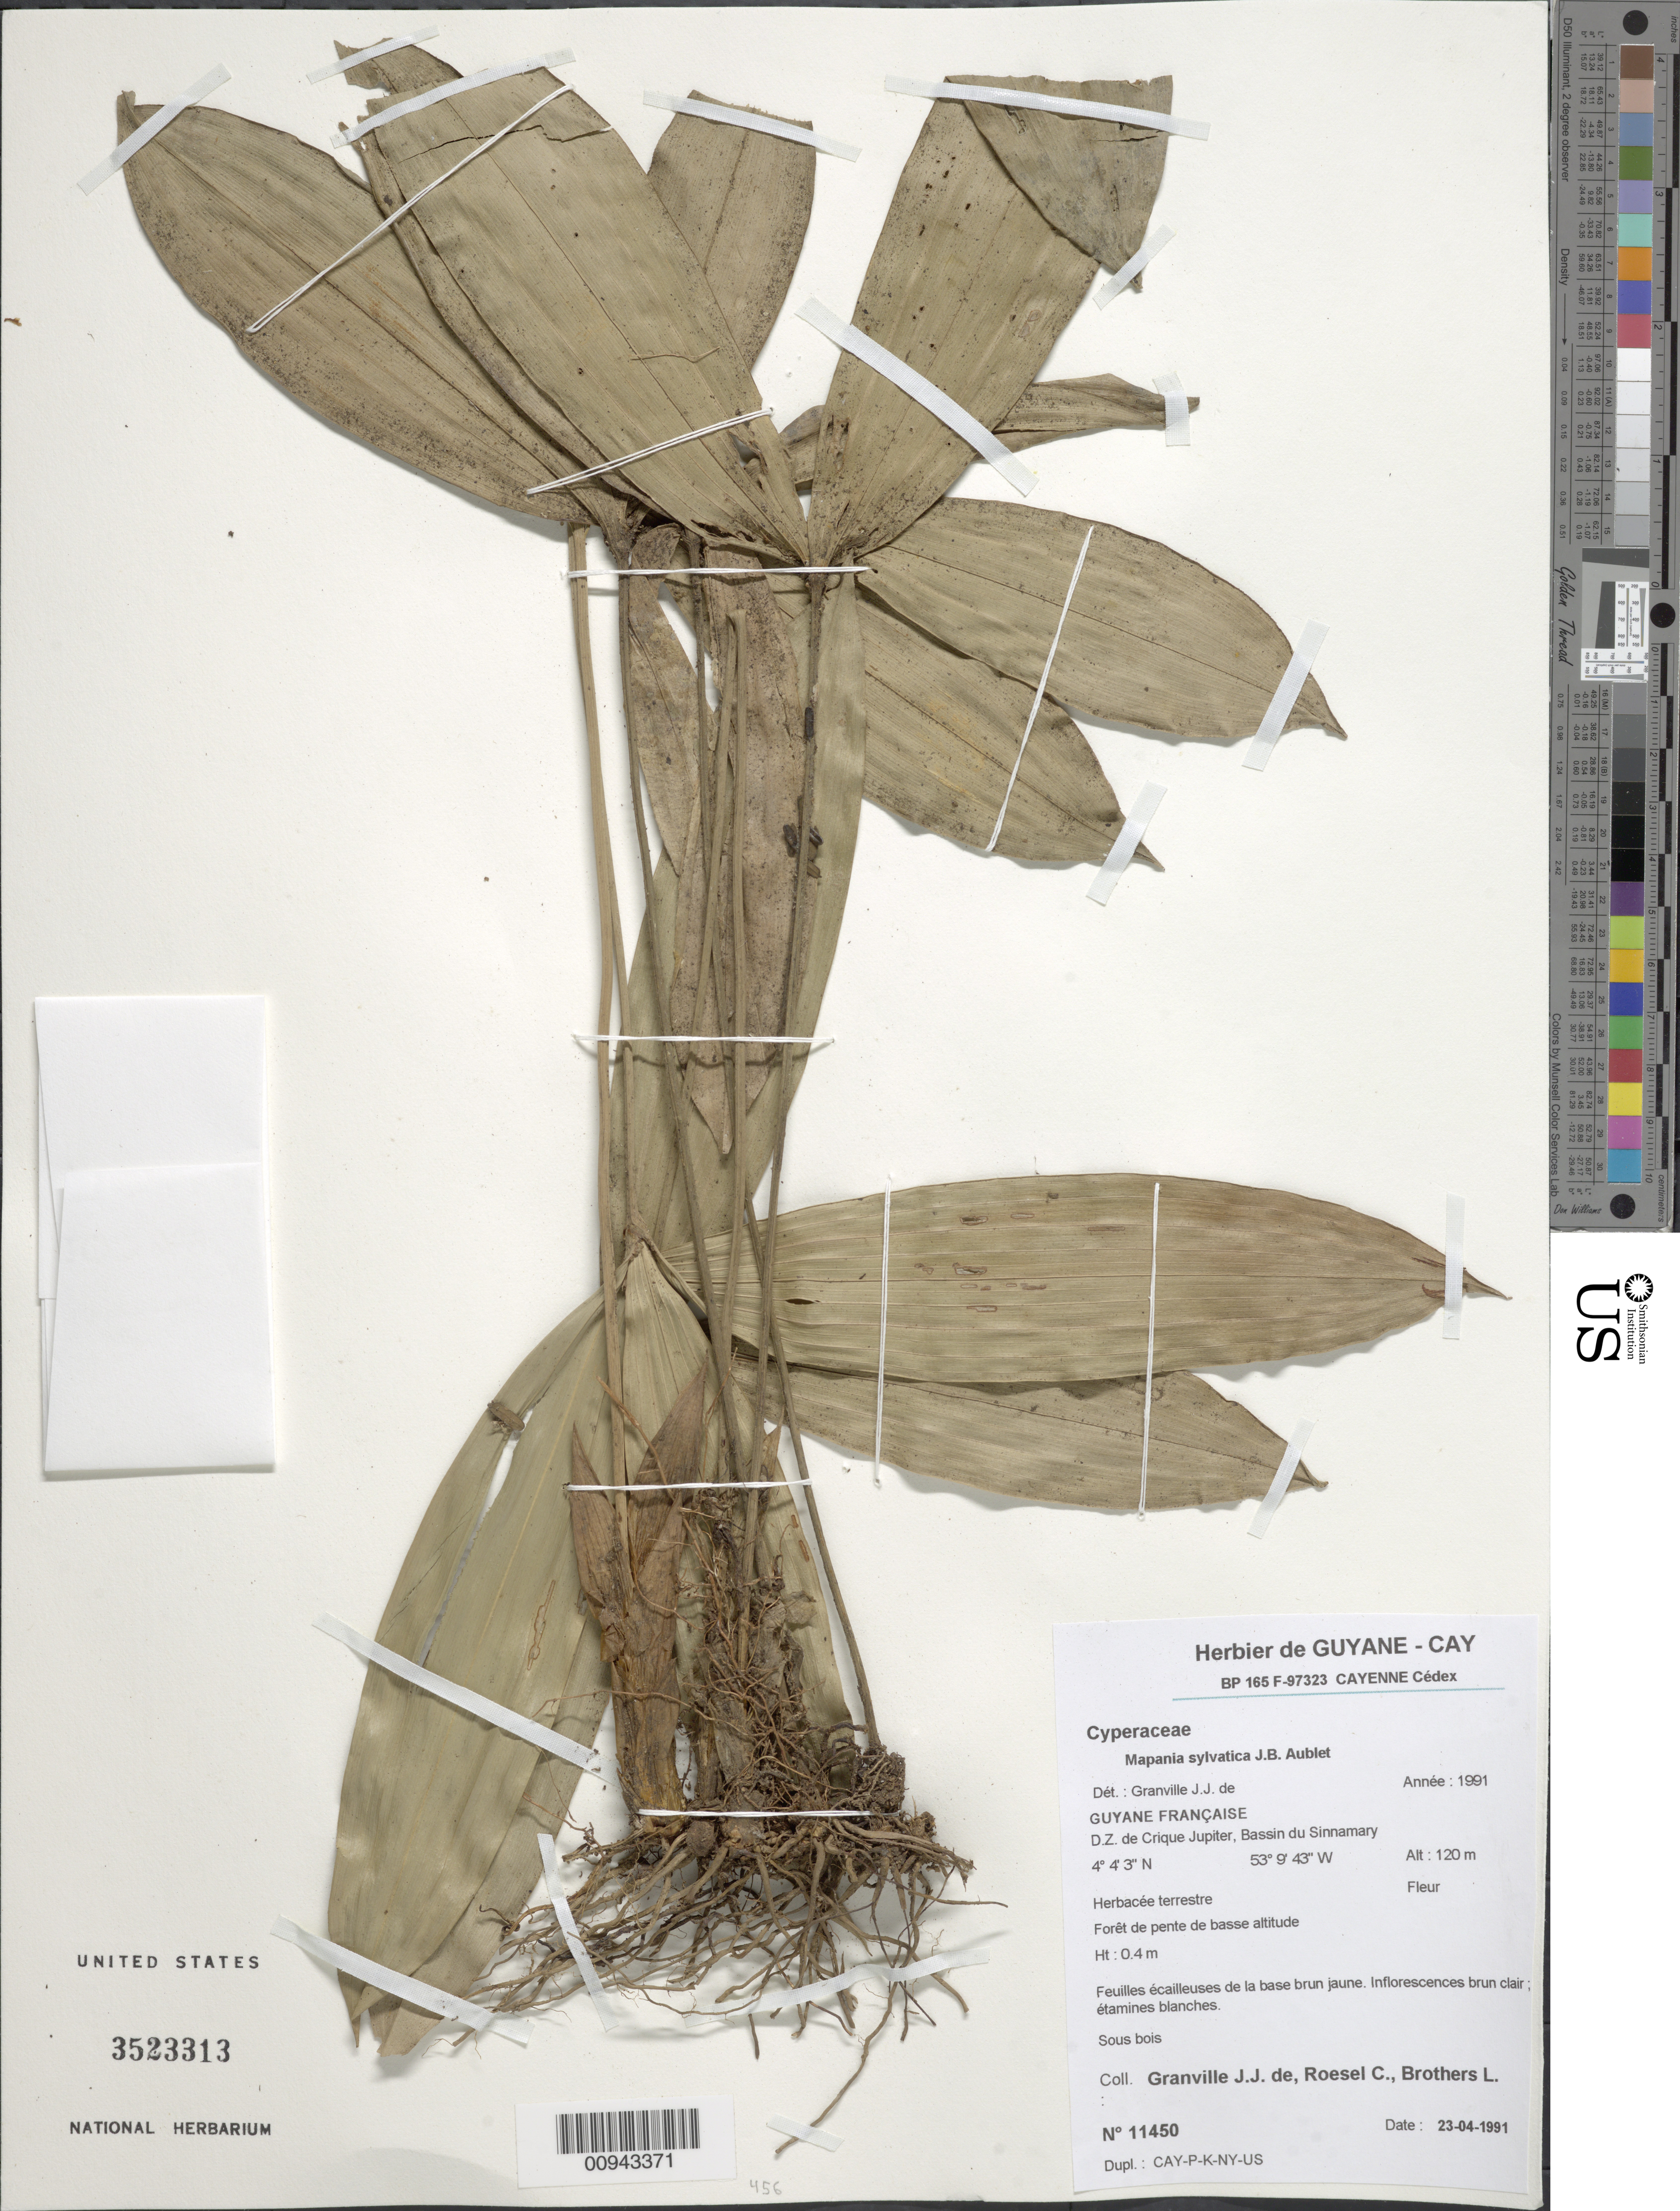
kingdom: Plantae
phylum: Tracheophyta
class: Liliopsida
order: Poales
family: Cyperaceae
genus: Mapania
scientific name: Mapania sylvatica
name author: Aubl.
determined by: Granville, J. J. de, (CAY), Institut de Recherche pour le Developpement (IRD) (FRENCH GUIANA)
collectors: J.-J. de Granville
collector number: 11450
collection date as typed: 23-Apr-91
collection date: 1991-04-23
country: French Guiana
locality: D.Z. de Crique Jupiter, Bassin du Sinnamary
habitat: Foret de pente de basse altitude. Sous bois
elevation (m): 120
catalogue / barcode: US 3523313